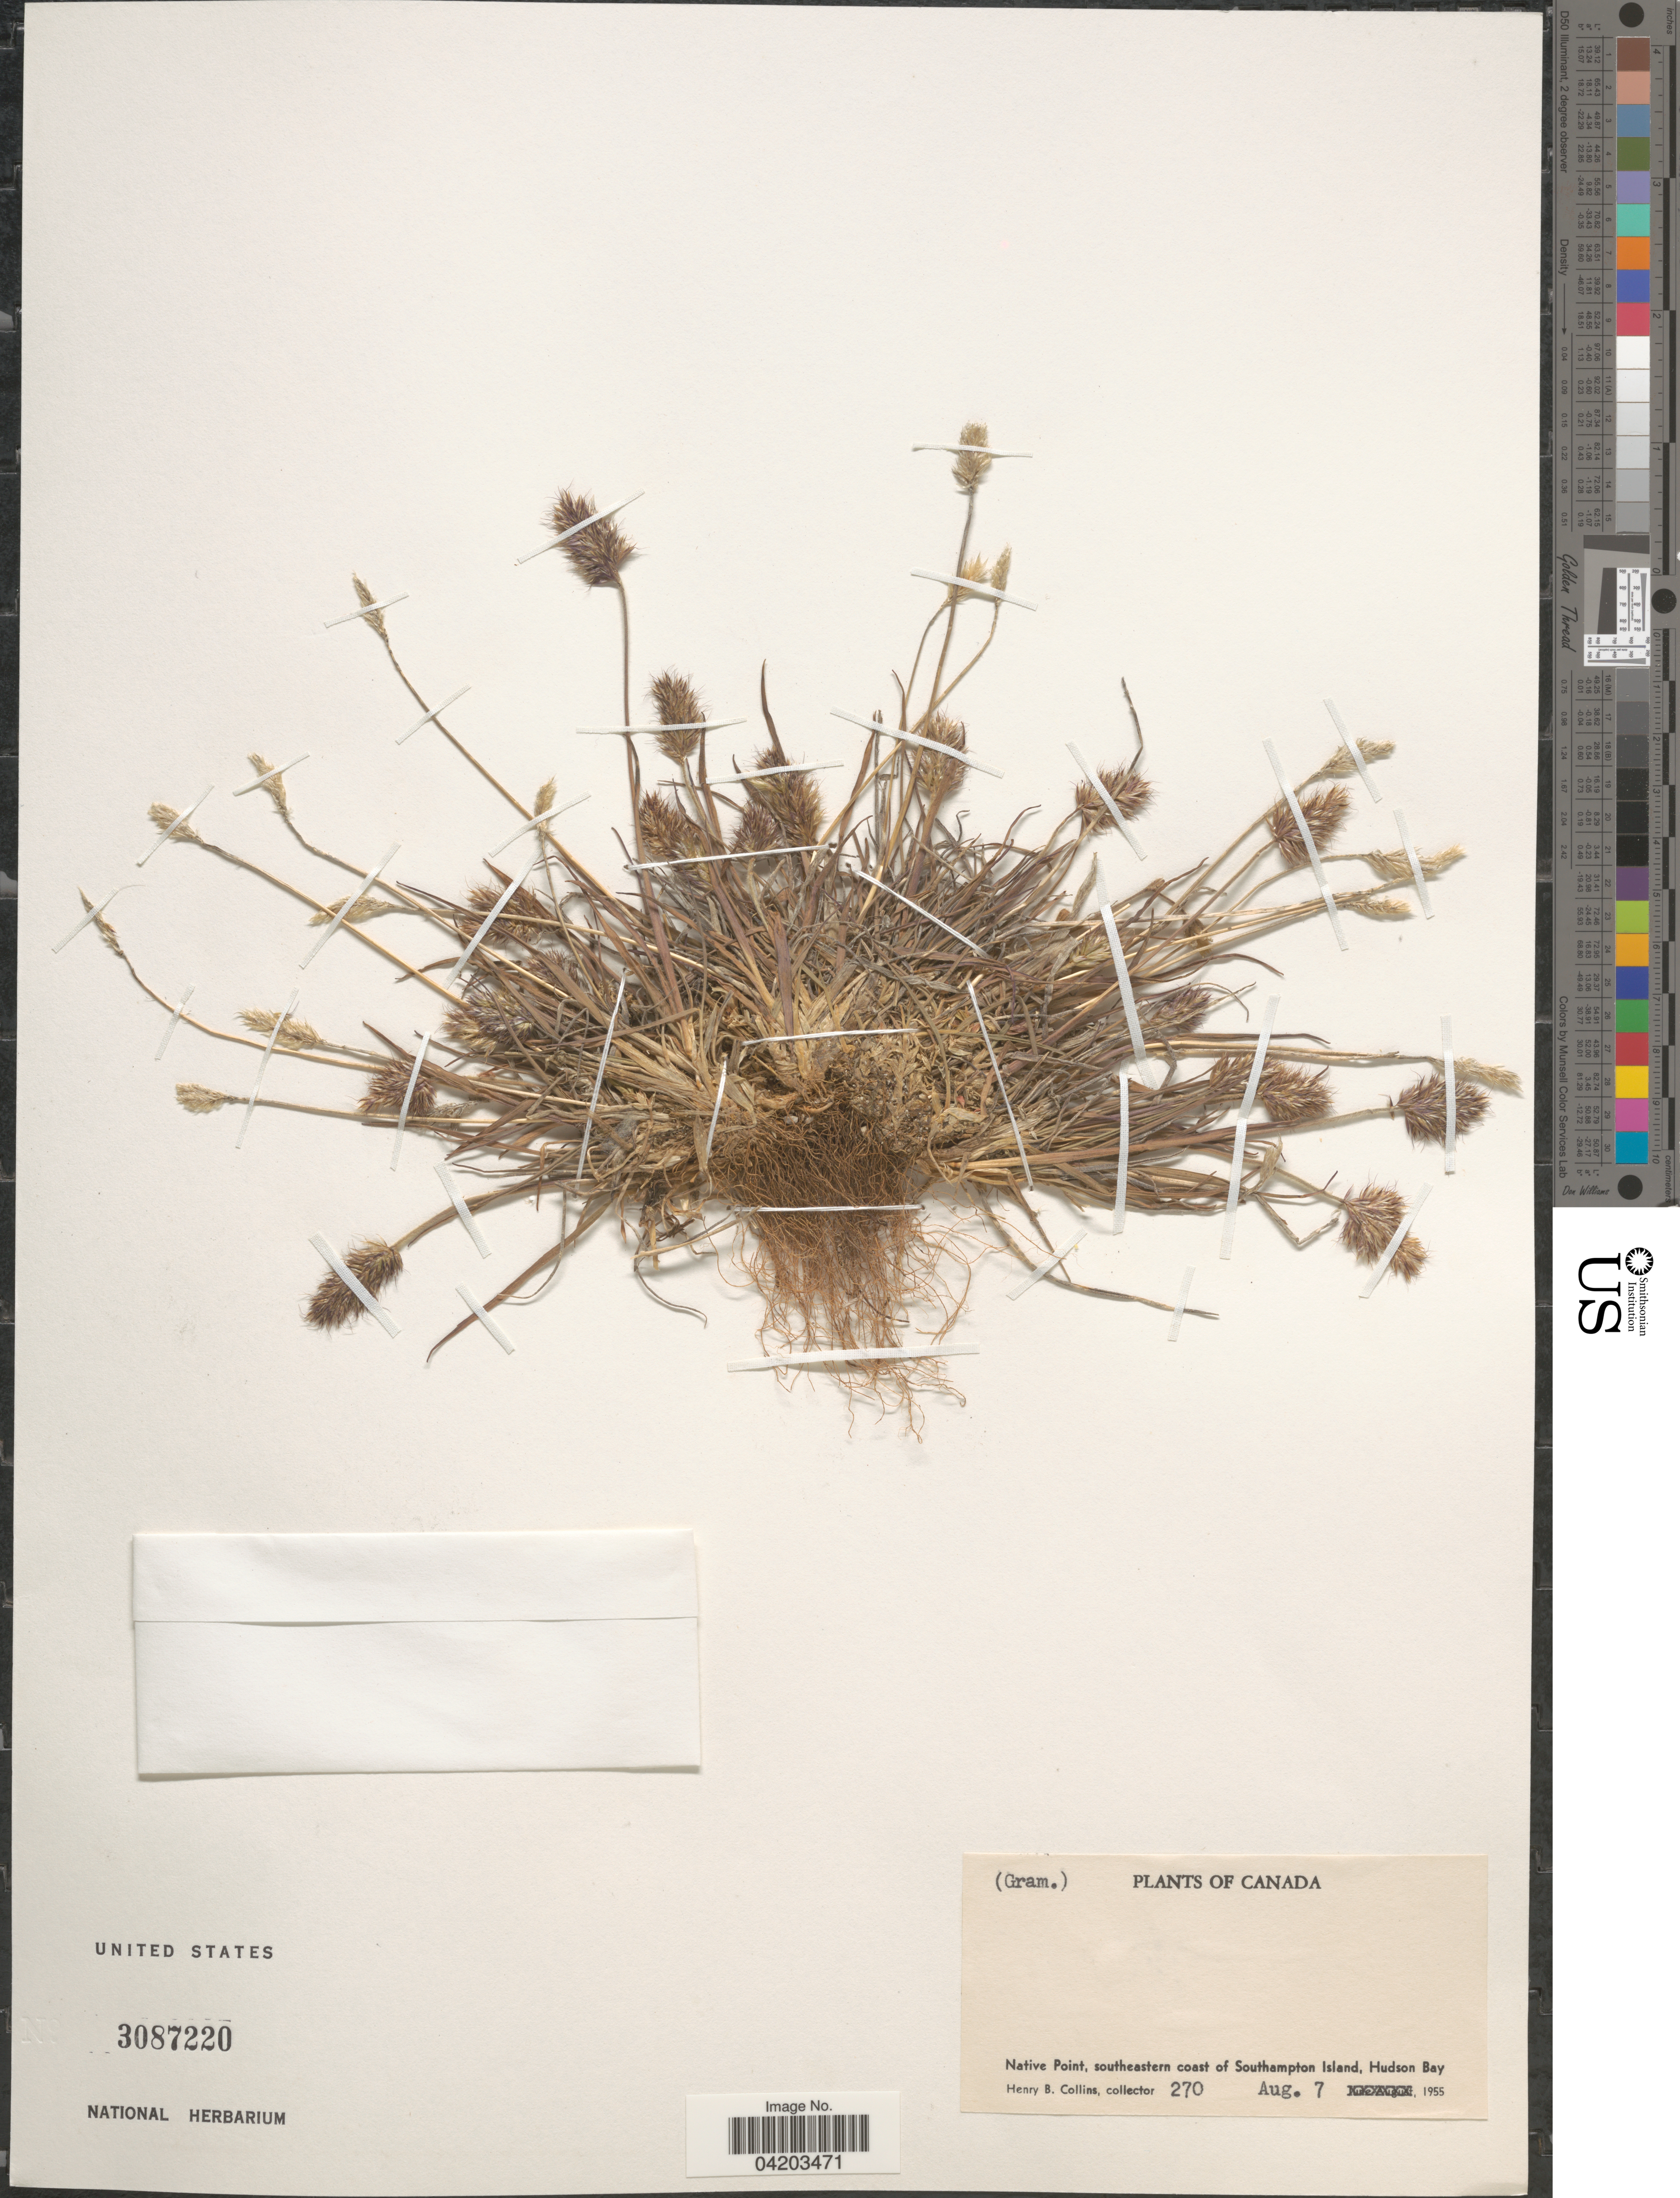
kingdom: Plantae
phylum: Tracheophyta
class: Liliopsida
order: Poales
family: Poaceae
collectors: H. Collins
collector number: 270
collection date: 1955-08-07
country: Canada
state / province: Nunavut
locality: Native Point, southeastern coast of Southampton Island, Hudson Bay.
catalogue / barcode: US 3087220